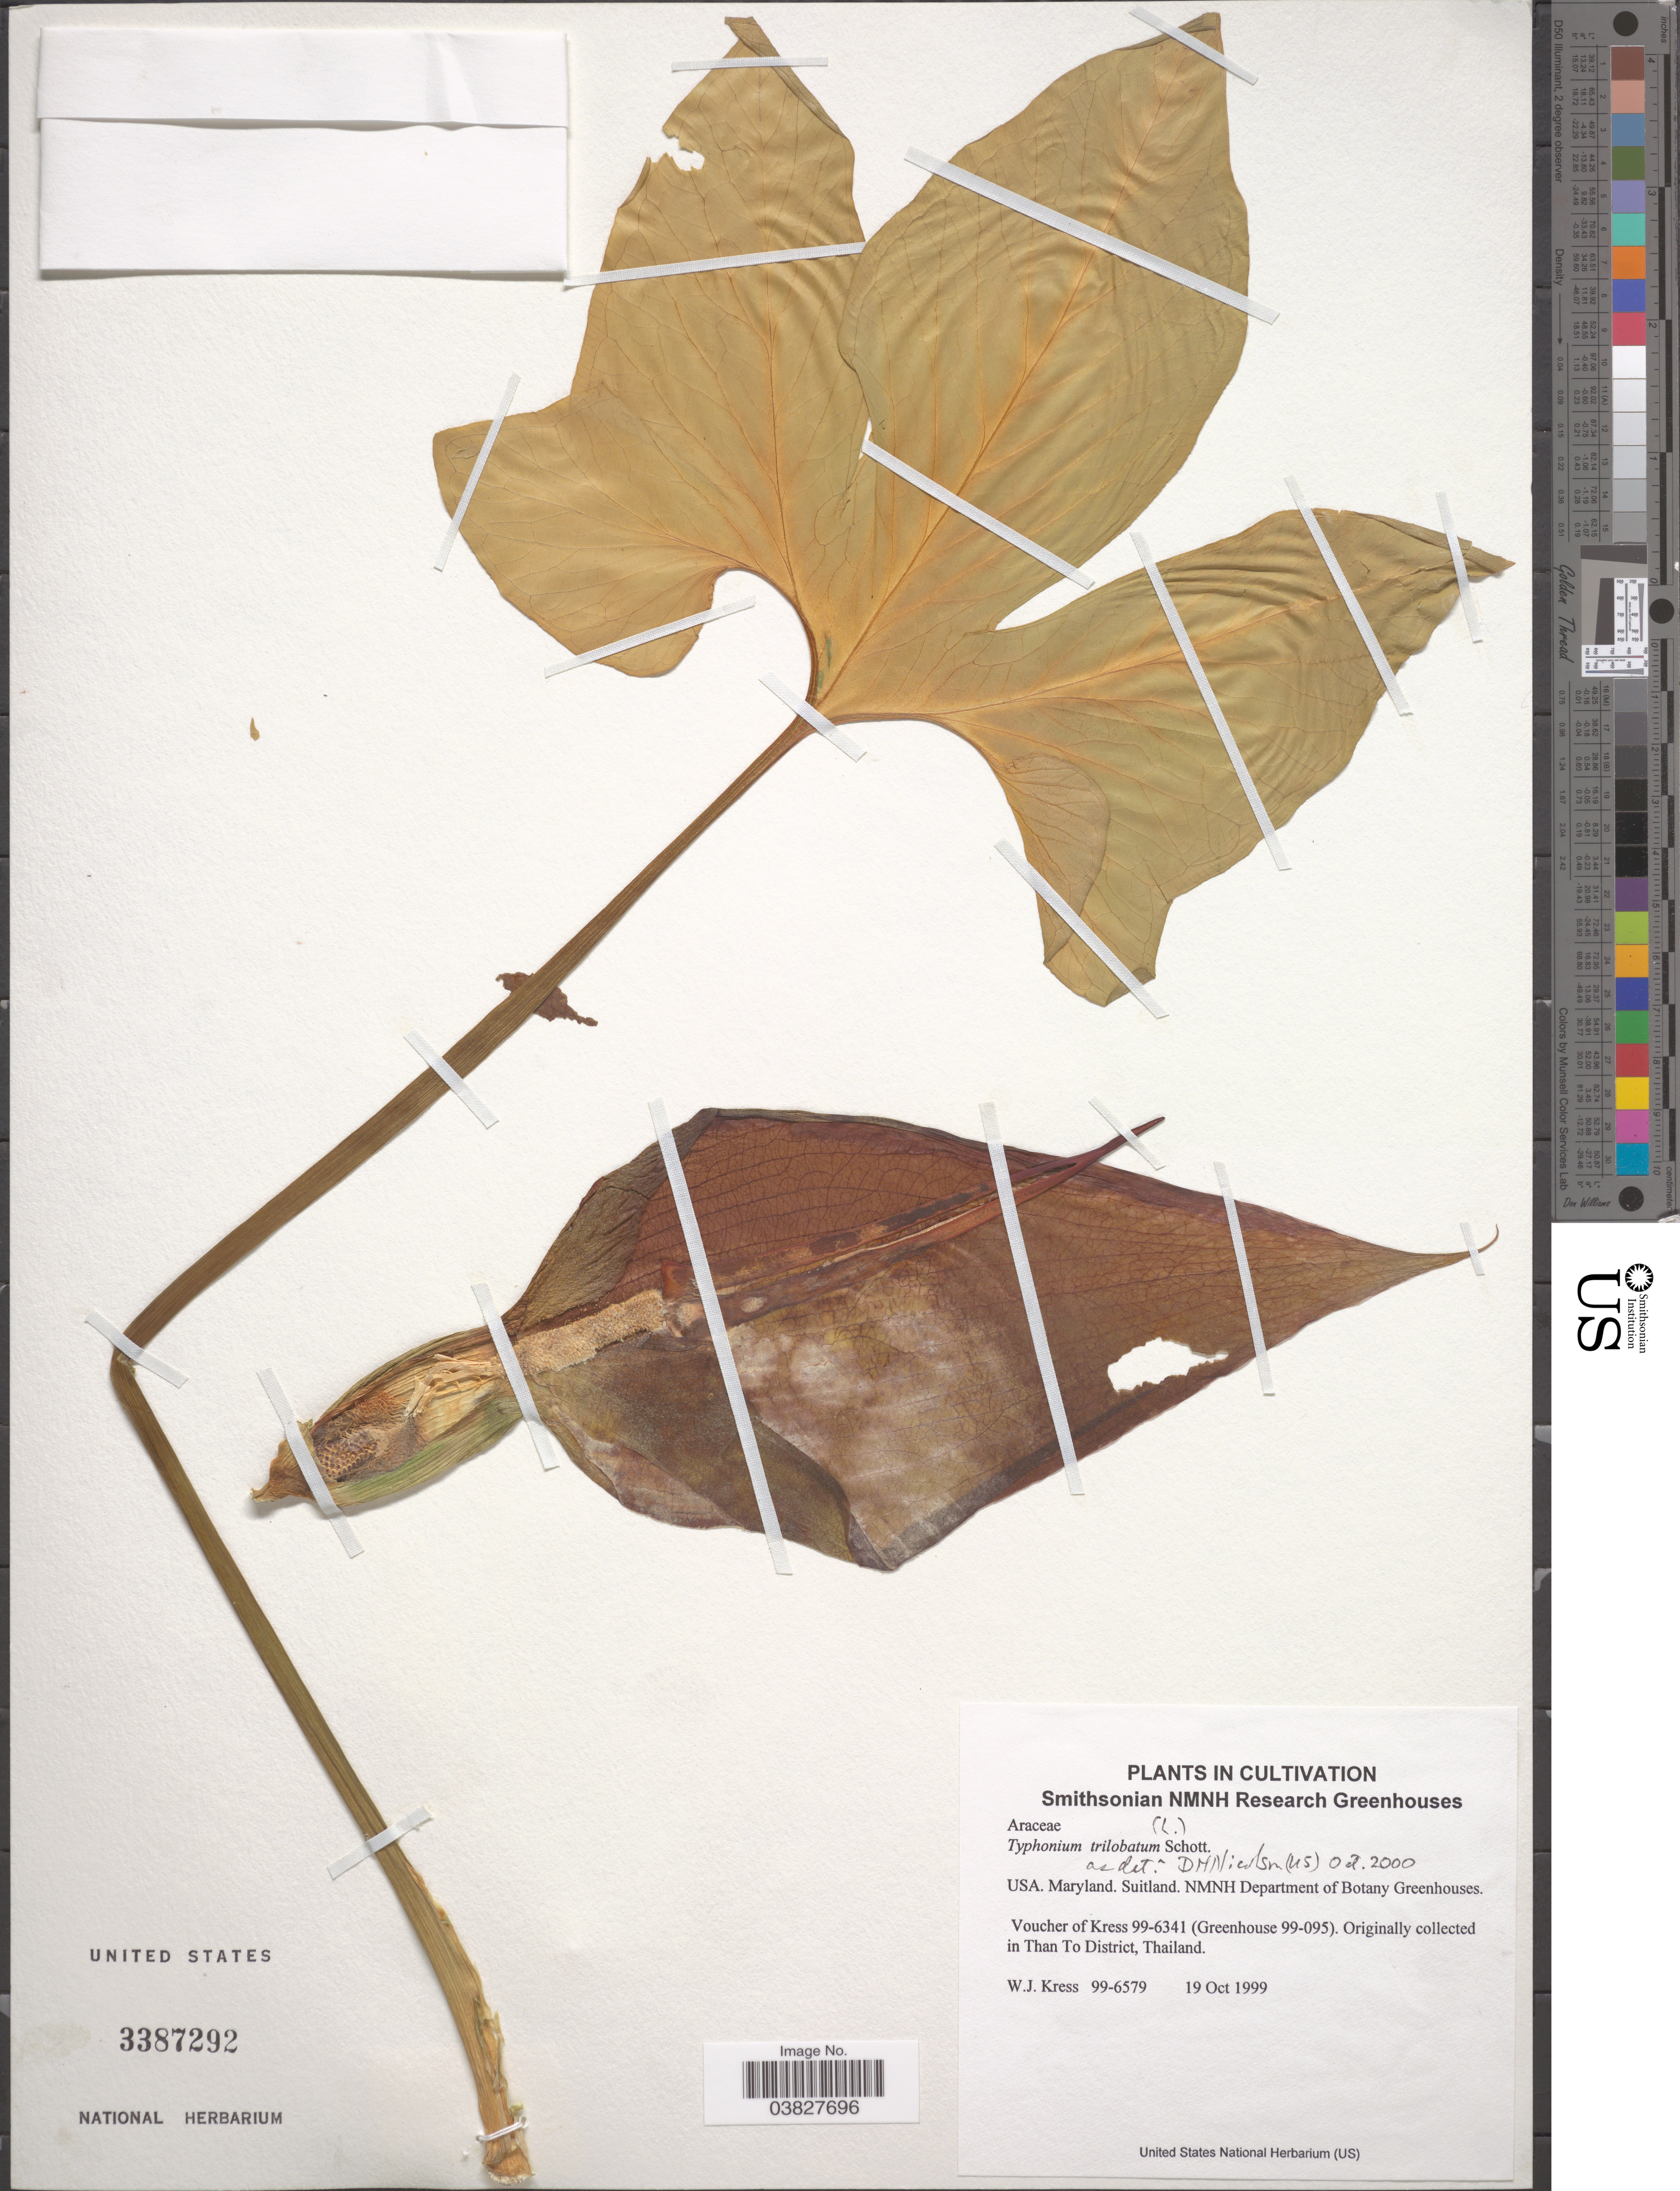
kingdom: Plantae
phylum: Tracheophyta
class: Liliopsida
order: Alismatales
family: Araceae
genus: Typhonium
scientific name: Typhonium trilobatum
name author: (L.) Schott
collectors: W. J. Kress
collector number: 99-6579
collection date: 1999-10-19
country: United States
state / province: Maryland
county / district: Prince George's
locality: Suitland. NMNH Department of Botany Greenhouses.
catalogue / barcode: US 3387292